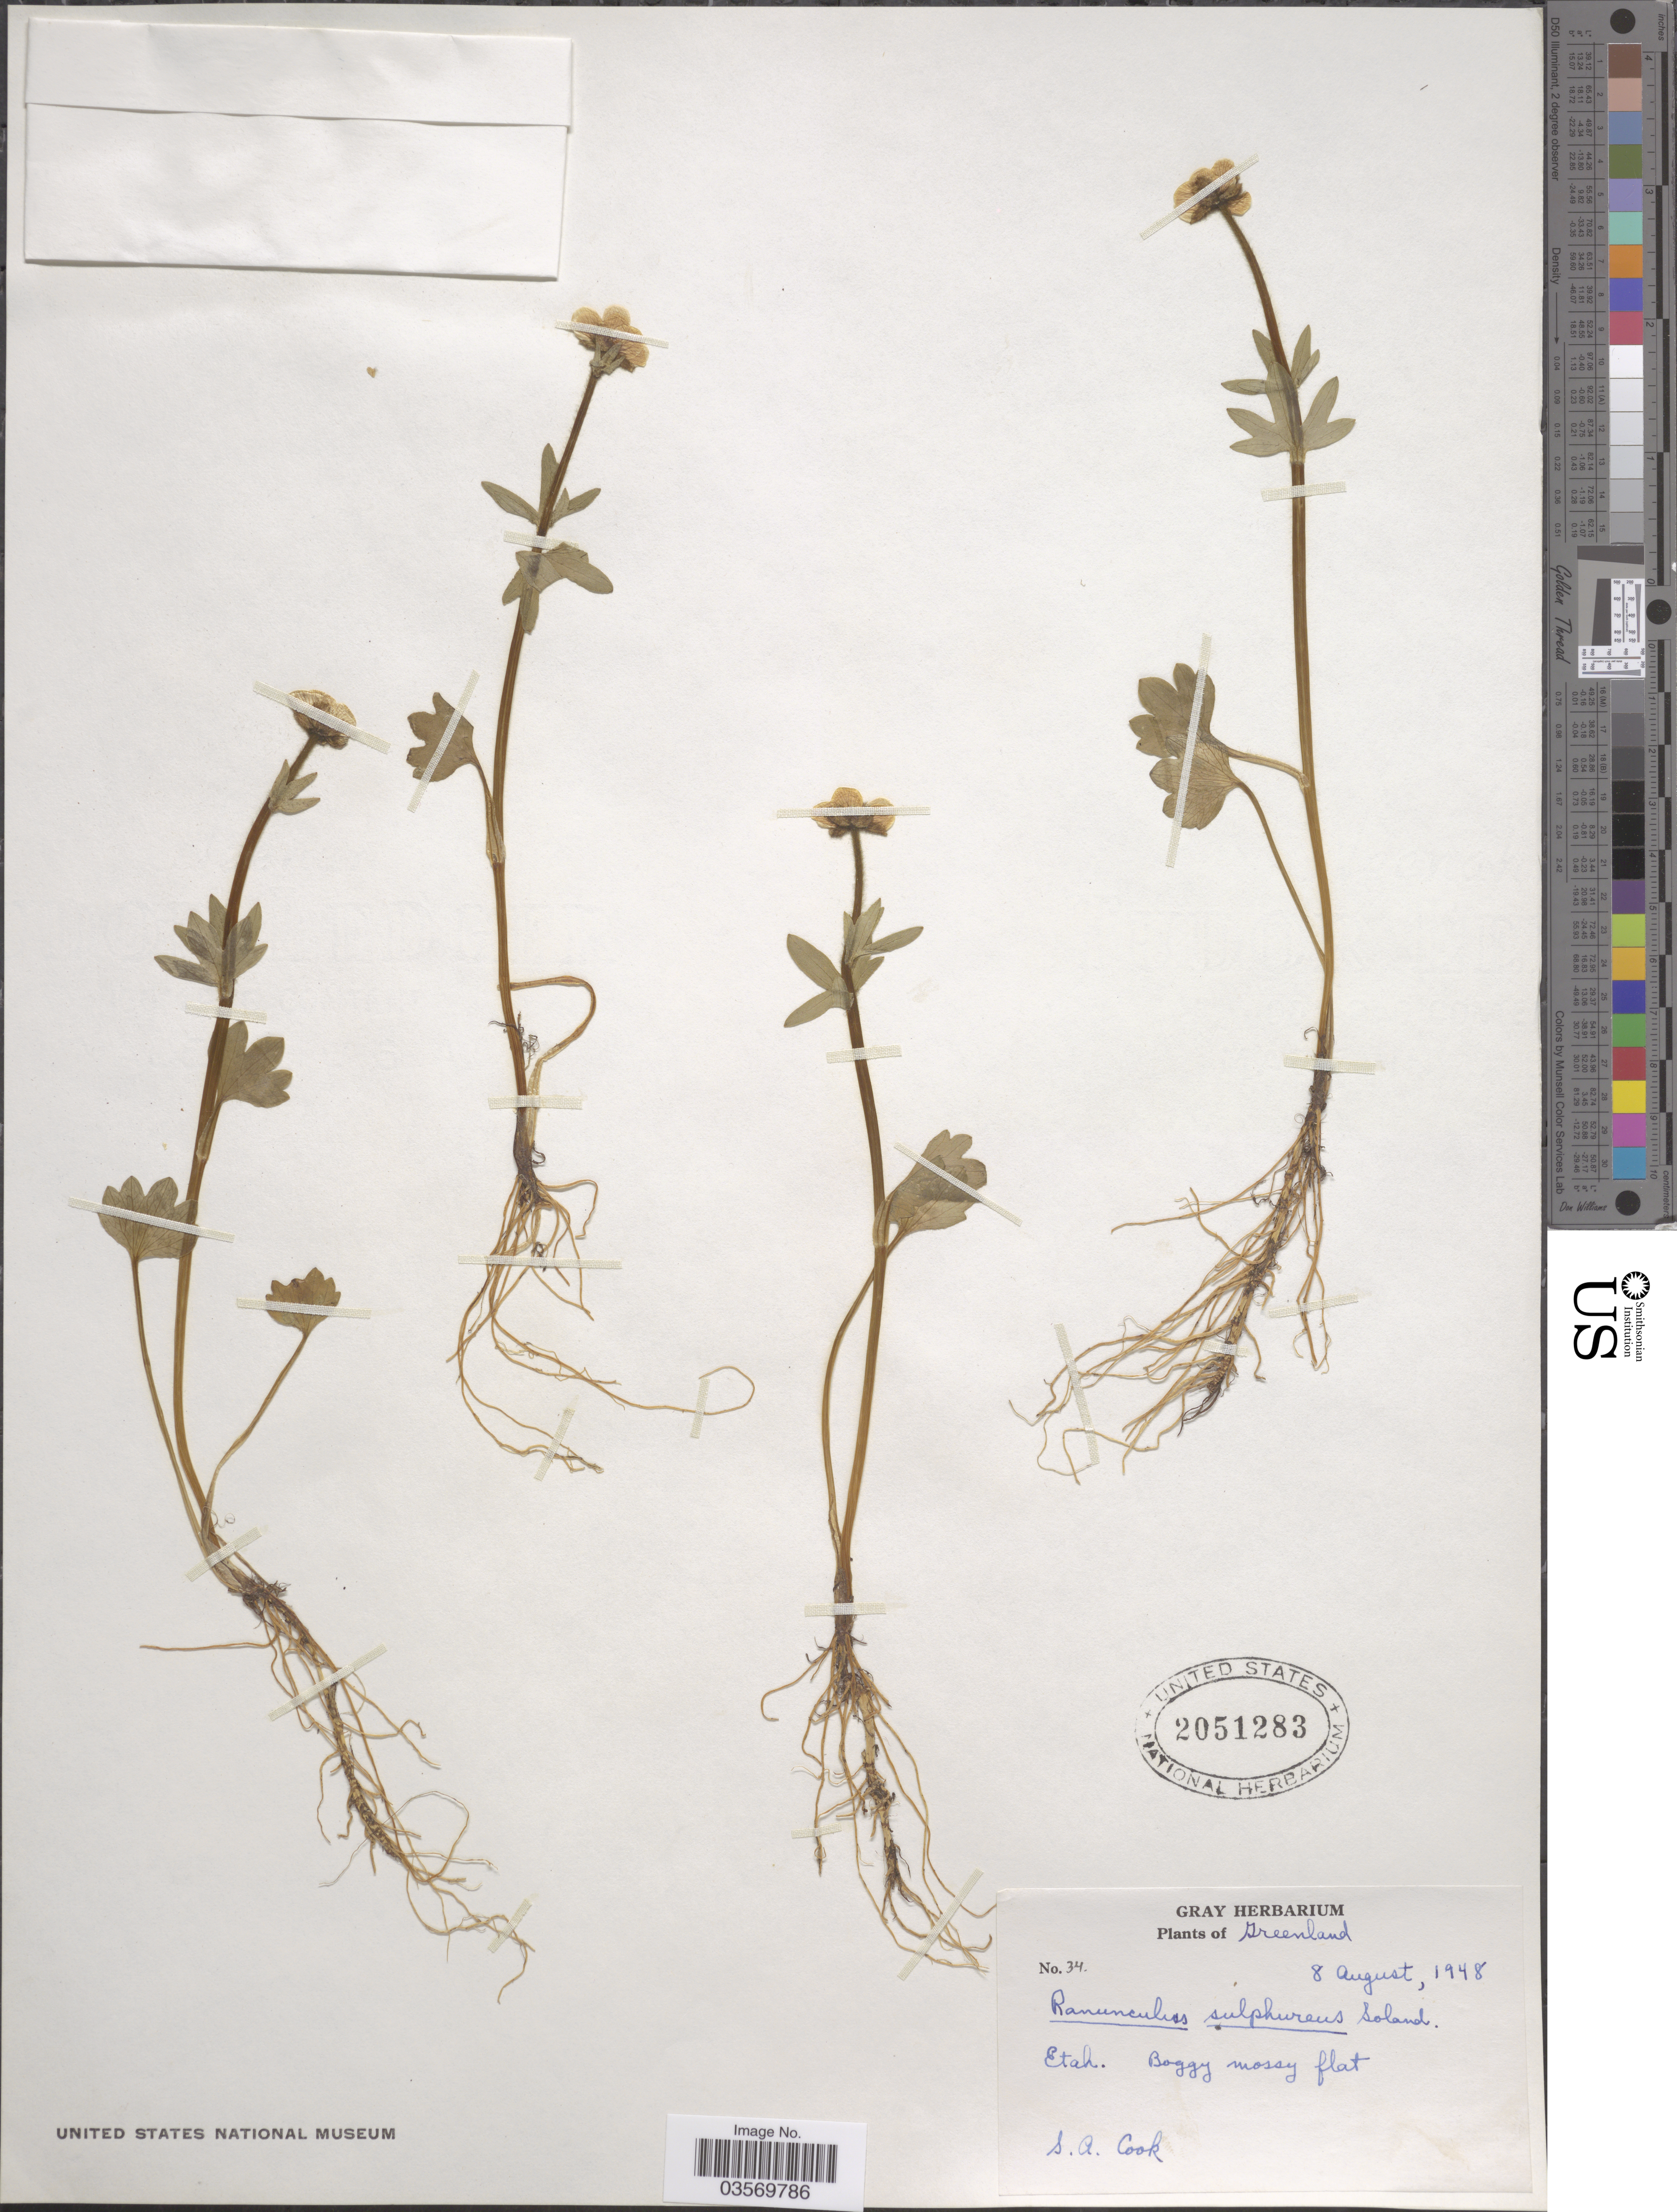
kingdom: Plantae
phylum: Tracheophyta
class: Magnoliopsida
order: Ranunculales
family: Ranunculaceae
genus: Ranunculus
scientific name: Ranunculus sulphureus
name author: Sol.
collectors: S. A. Cook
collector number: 34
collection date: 1948-08-08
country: Greenland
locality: Etah.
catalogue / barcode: US 2051283